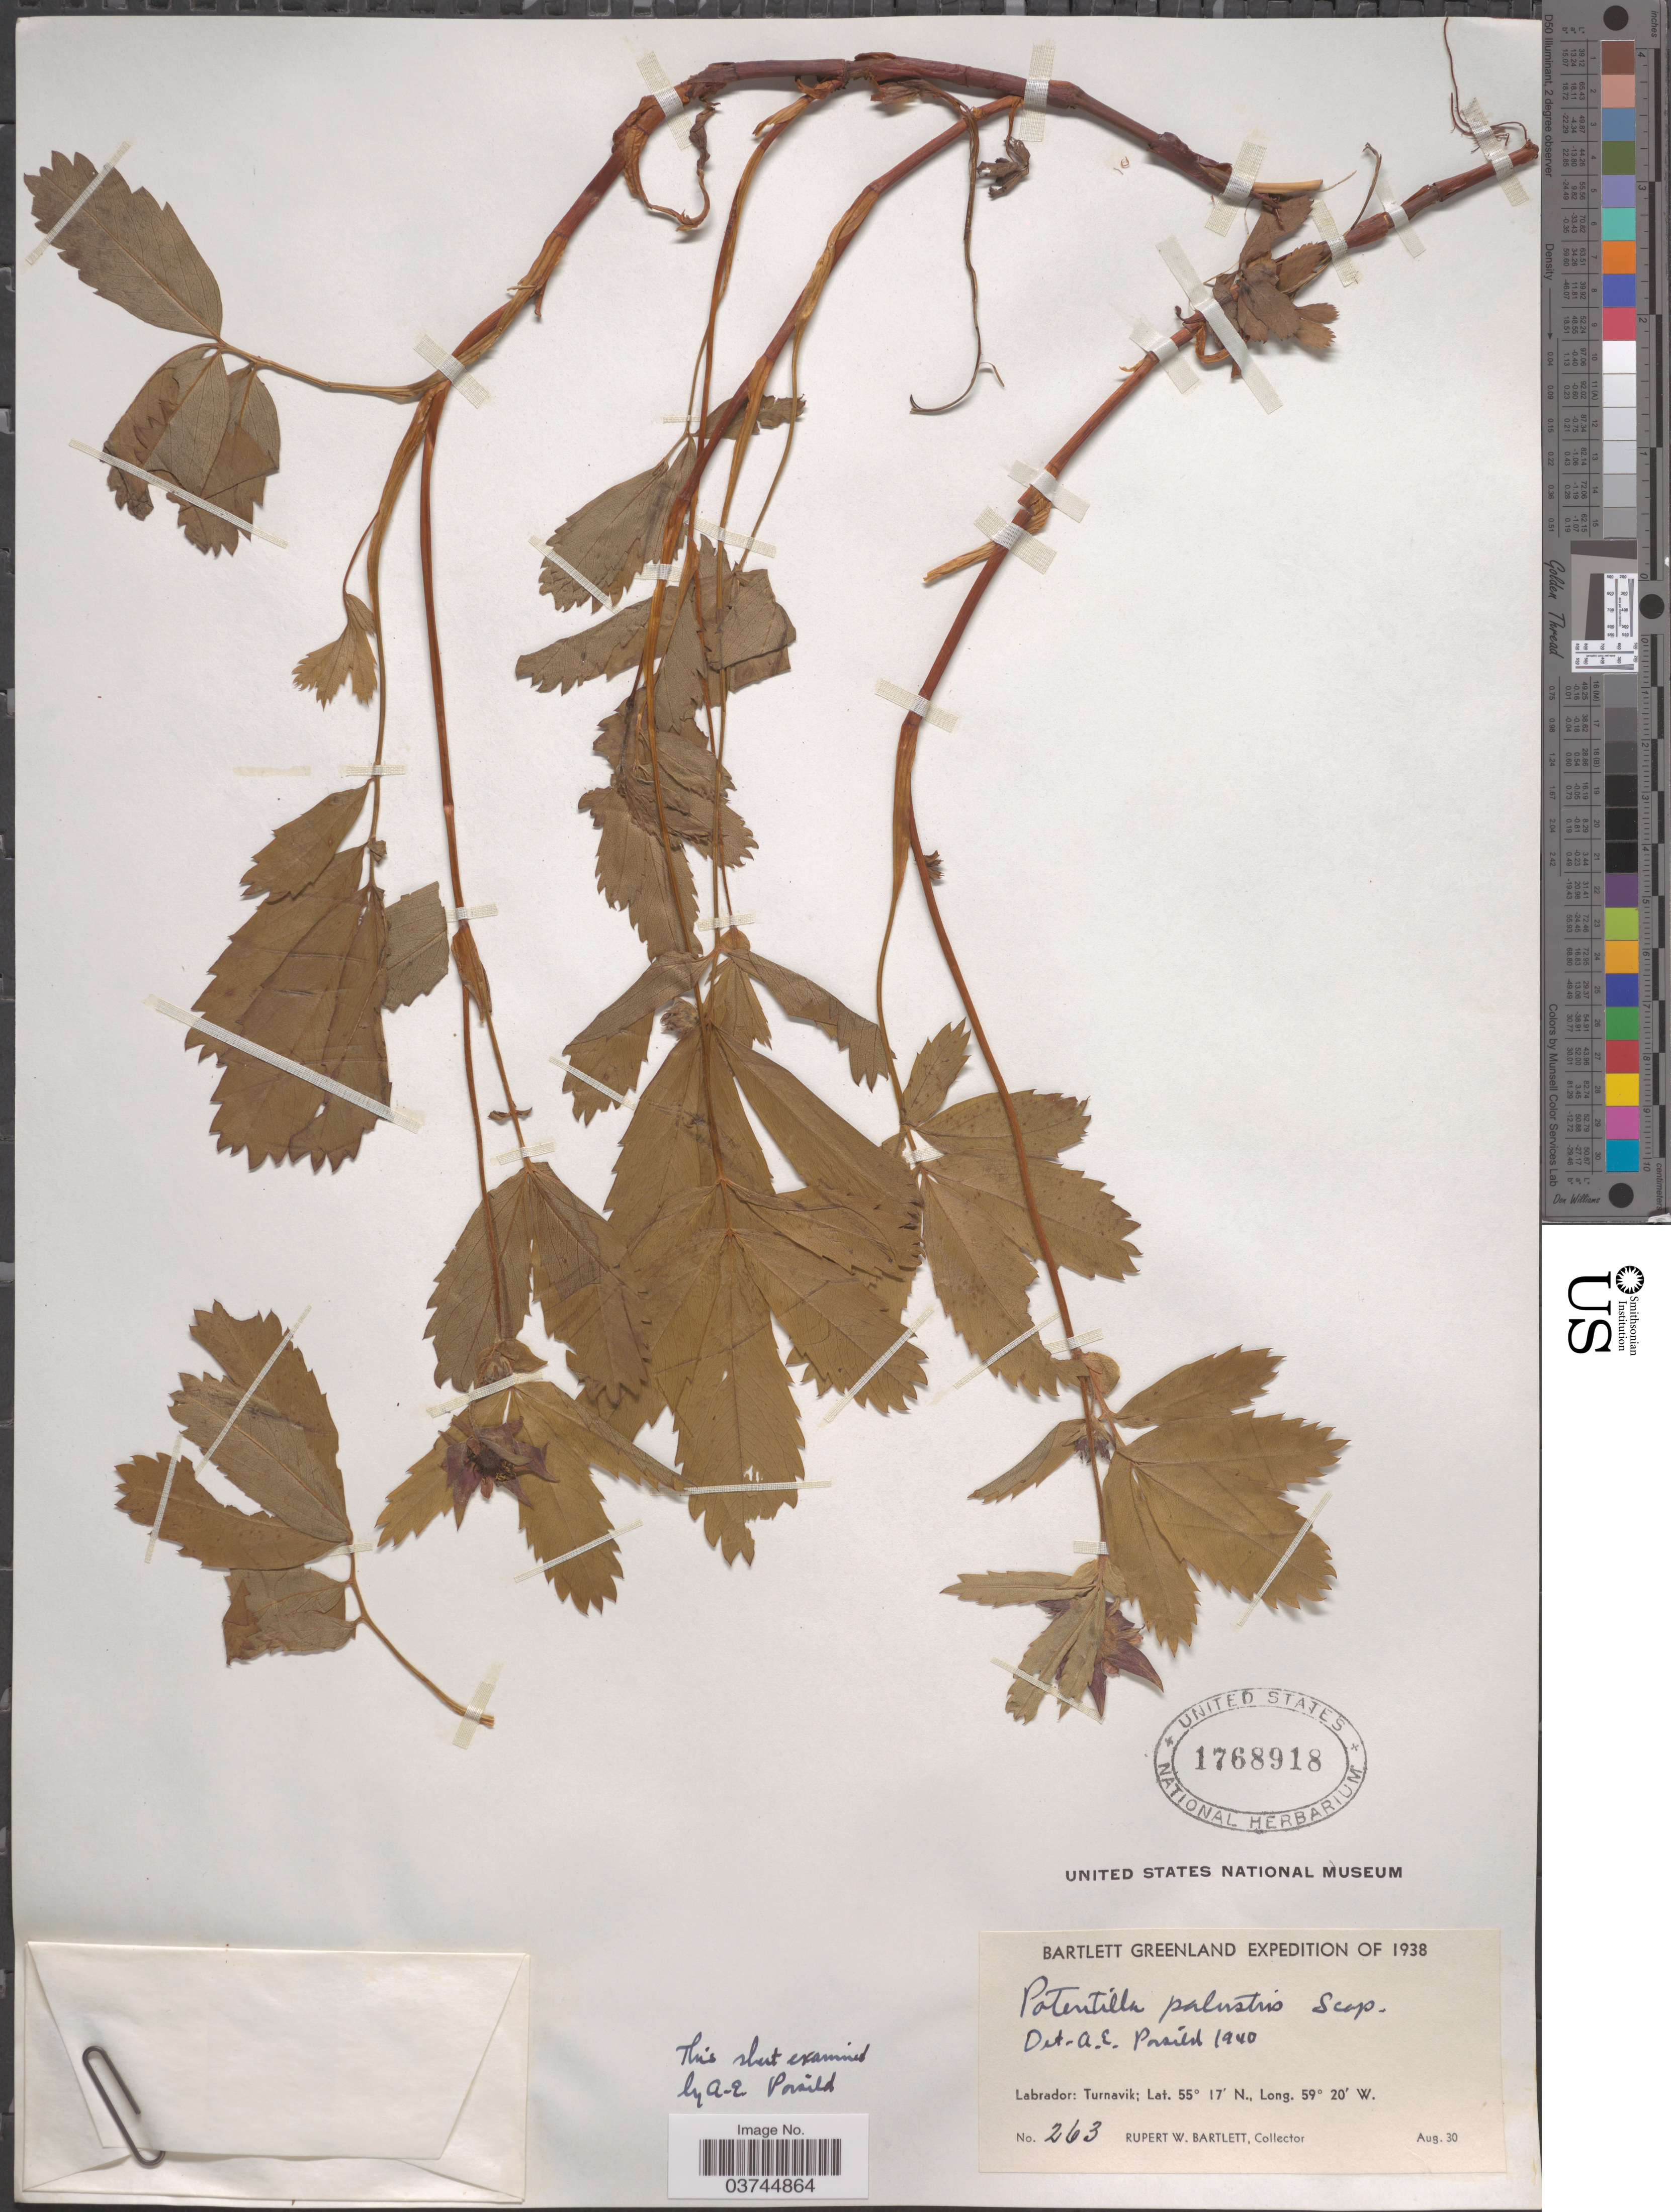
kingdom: Plantae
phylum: Tracheophyta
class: Magnoliopsida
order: Rosales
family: Rosaceae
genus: Comarum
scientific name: Comarum palustre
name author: L.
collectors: R. W. Bartlett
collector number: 263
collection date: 1938-08-30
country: Greenland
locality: Labrador: Turnavik.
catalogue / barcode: US 1768918